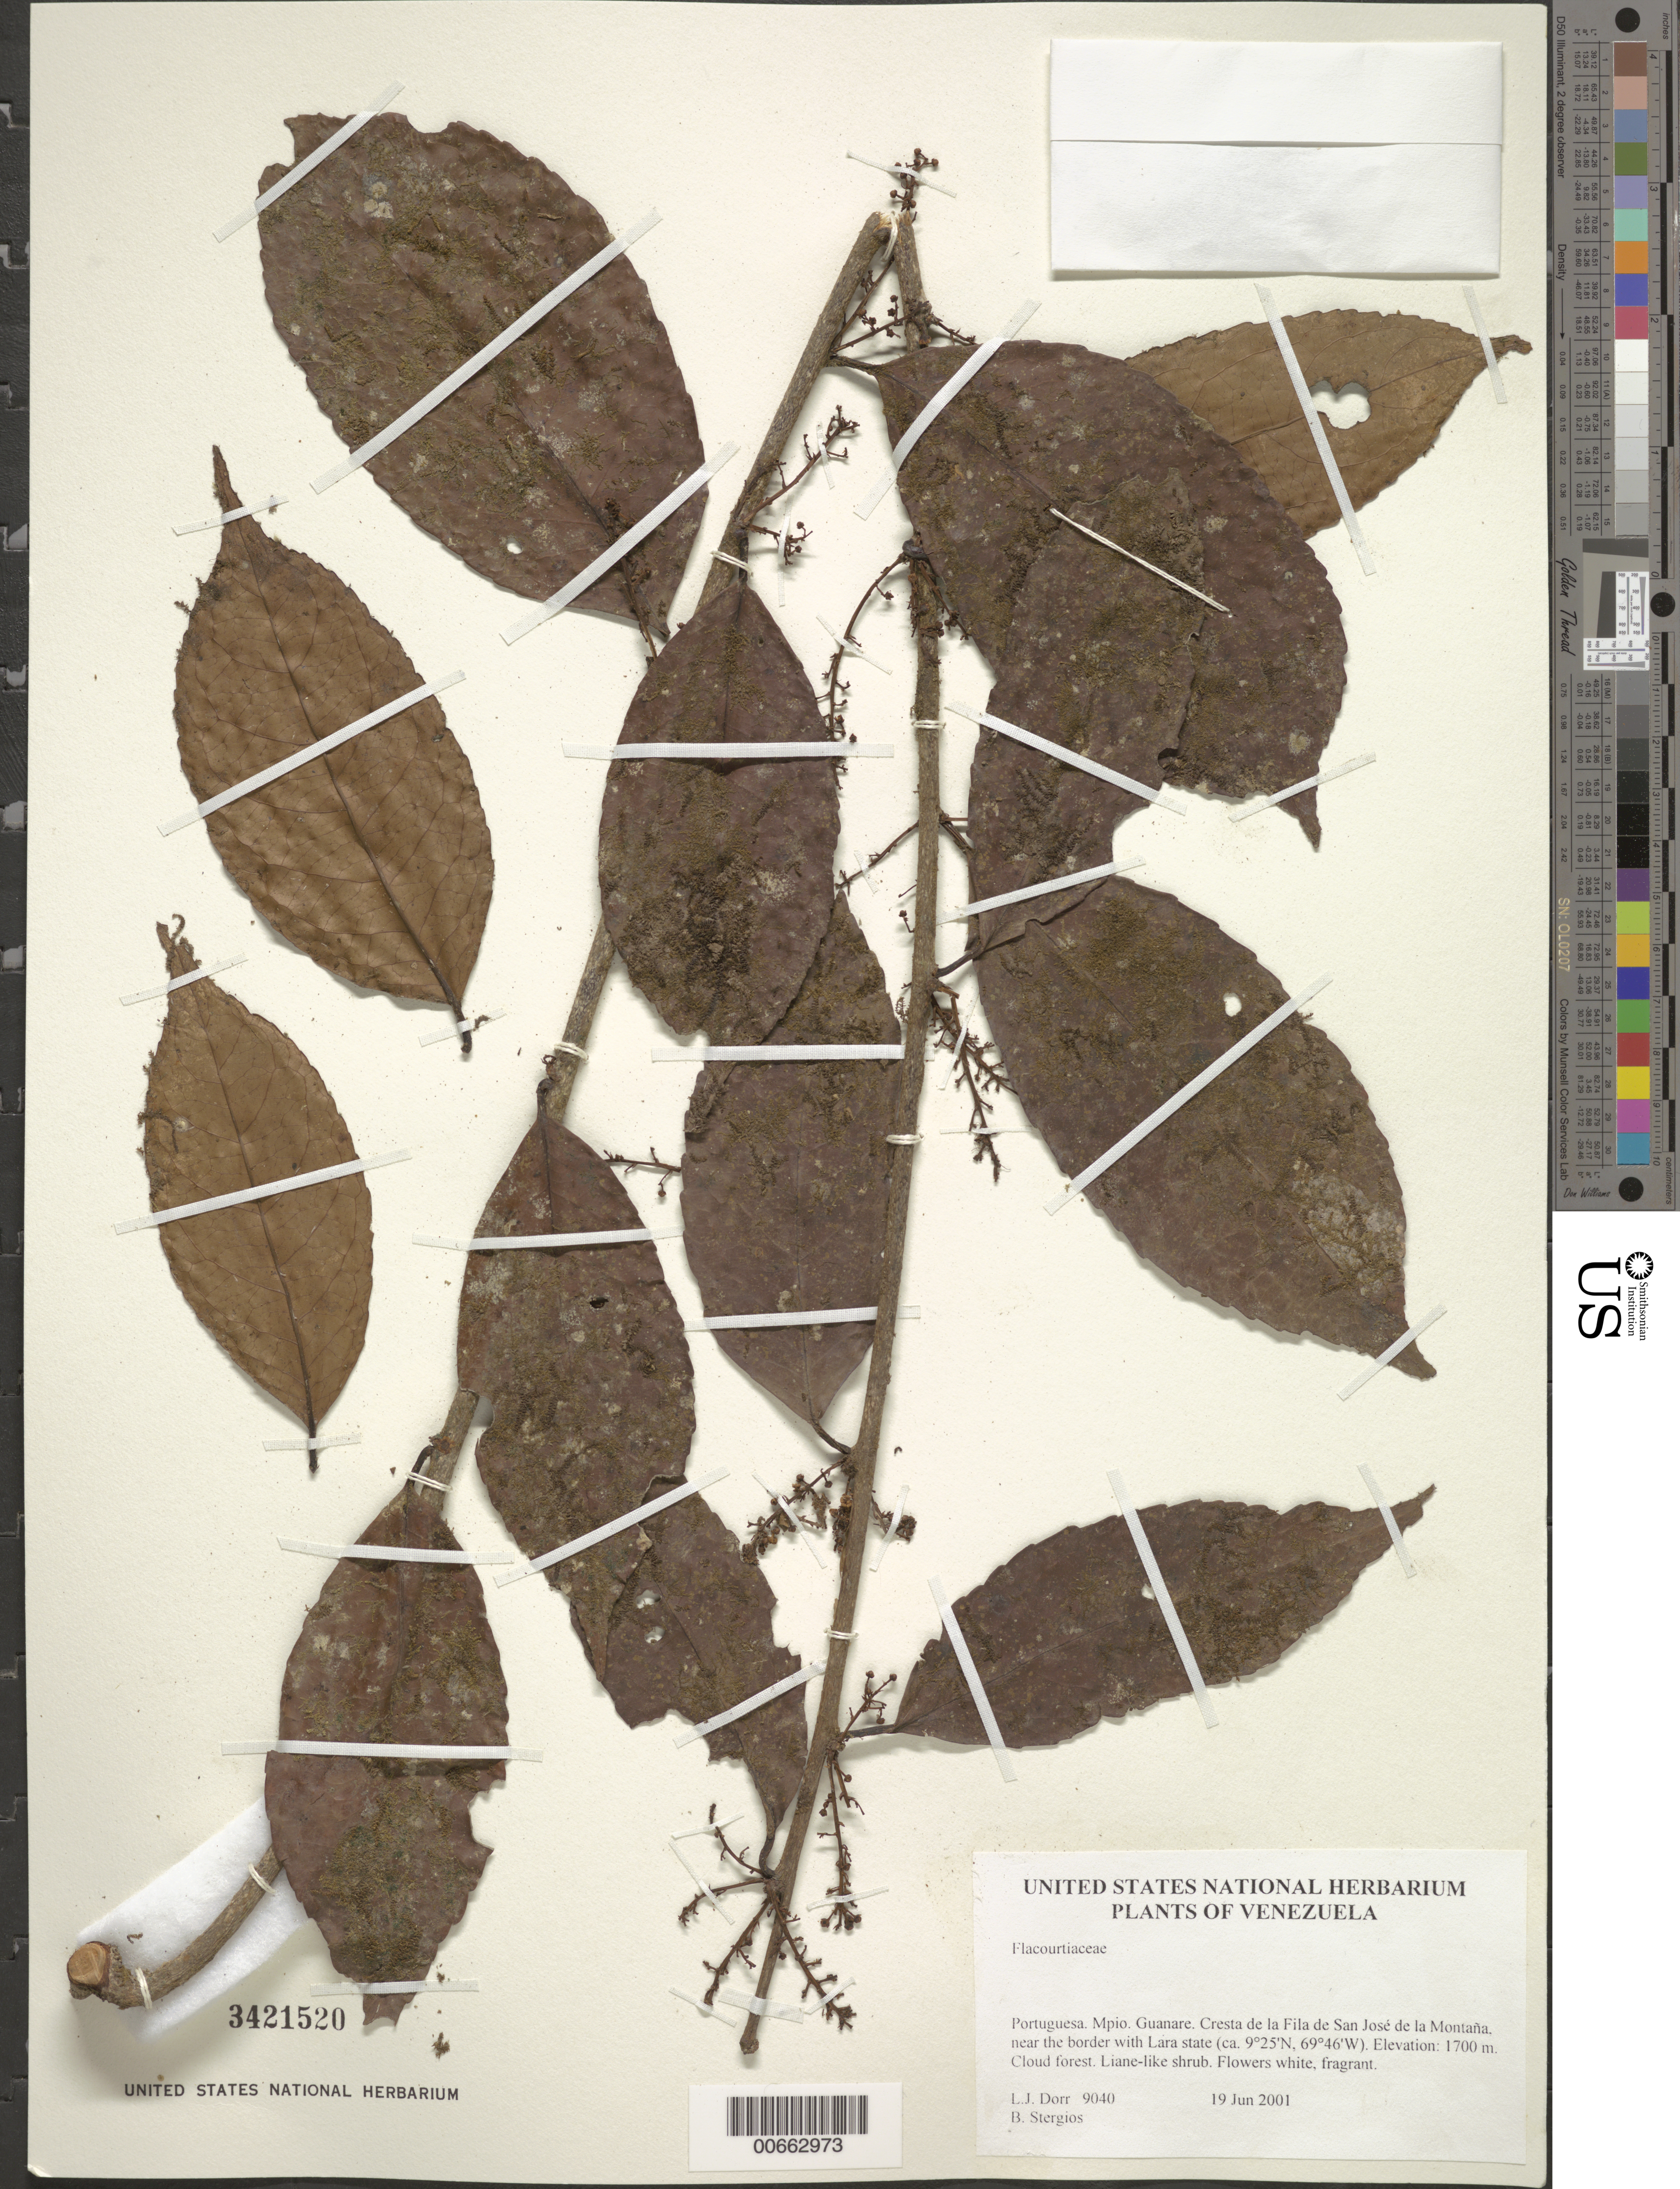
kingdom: Plantae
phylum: Tracheophyta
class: Magnoliopsida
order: Celastrales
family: Celastraceae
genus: Celastrus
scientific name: Celastrus grenadensis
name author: Urb.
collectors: L. J. Dorr & B. G. Stergios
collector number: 9040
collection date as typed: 19 Jun 2001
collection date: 2001-06-19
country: Venezuela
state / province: Portuguesa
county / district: Guanare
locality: Cresta de la Fila de San José de la Montaña, near the border with Lara state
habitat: Cloud forest.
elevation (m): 1700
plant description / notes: COL, F, MO, NY, PORT, US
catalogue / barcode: US 3421520